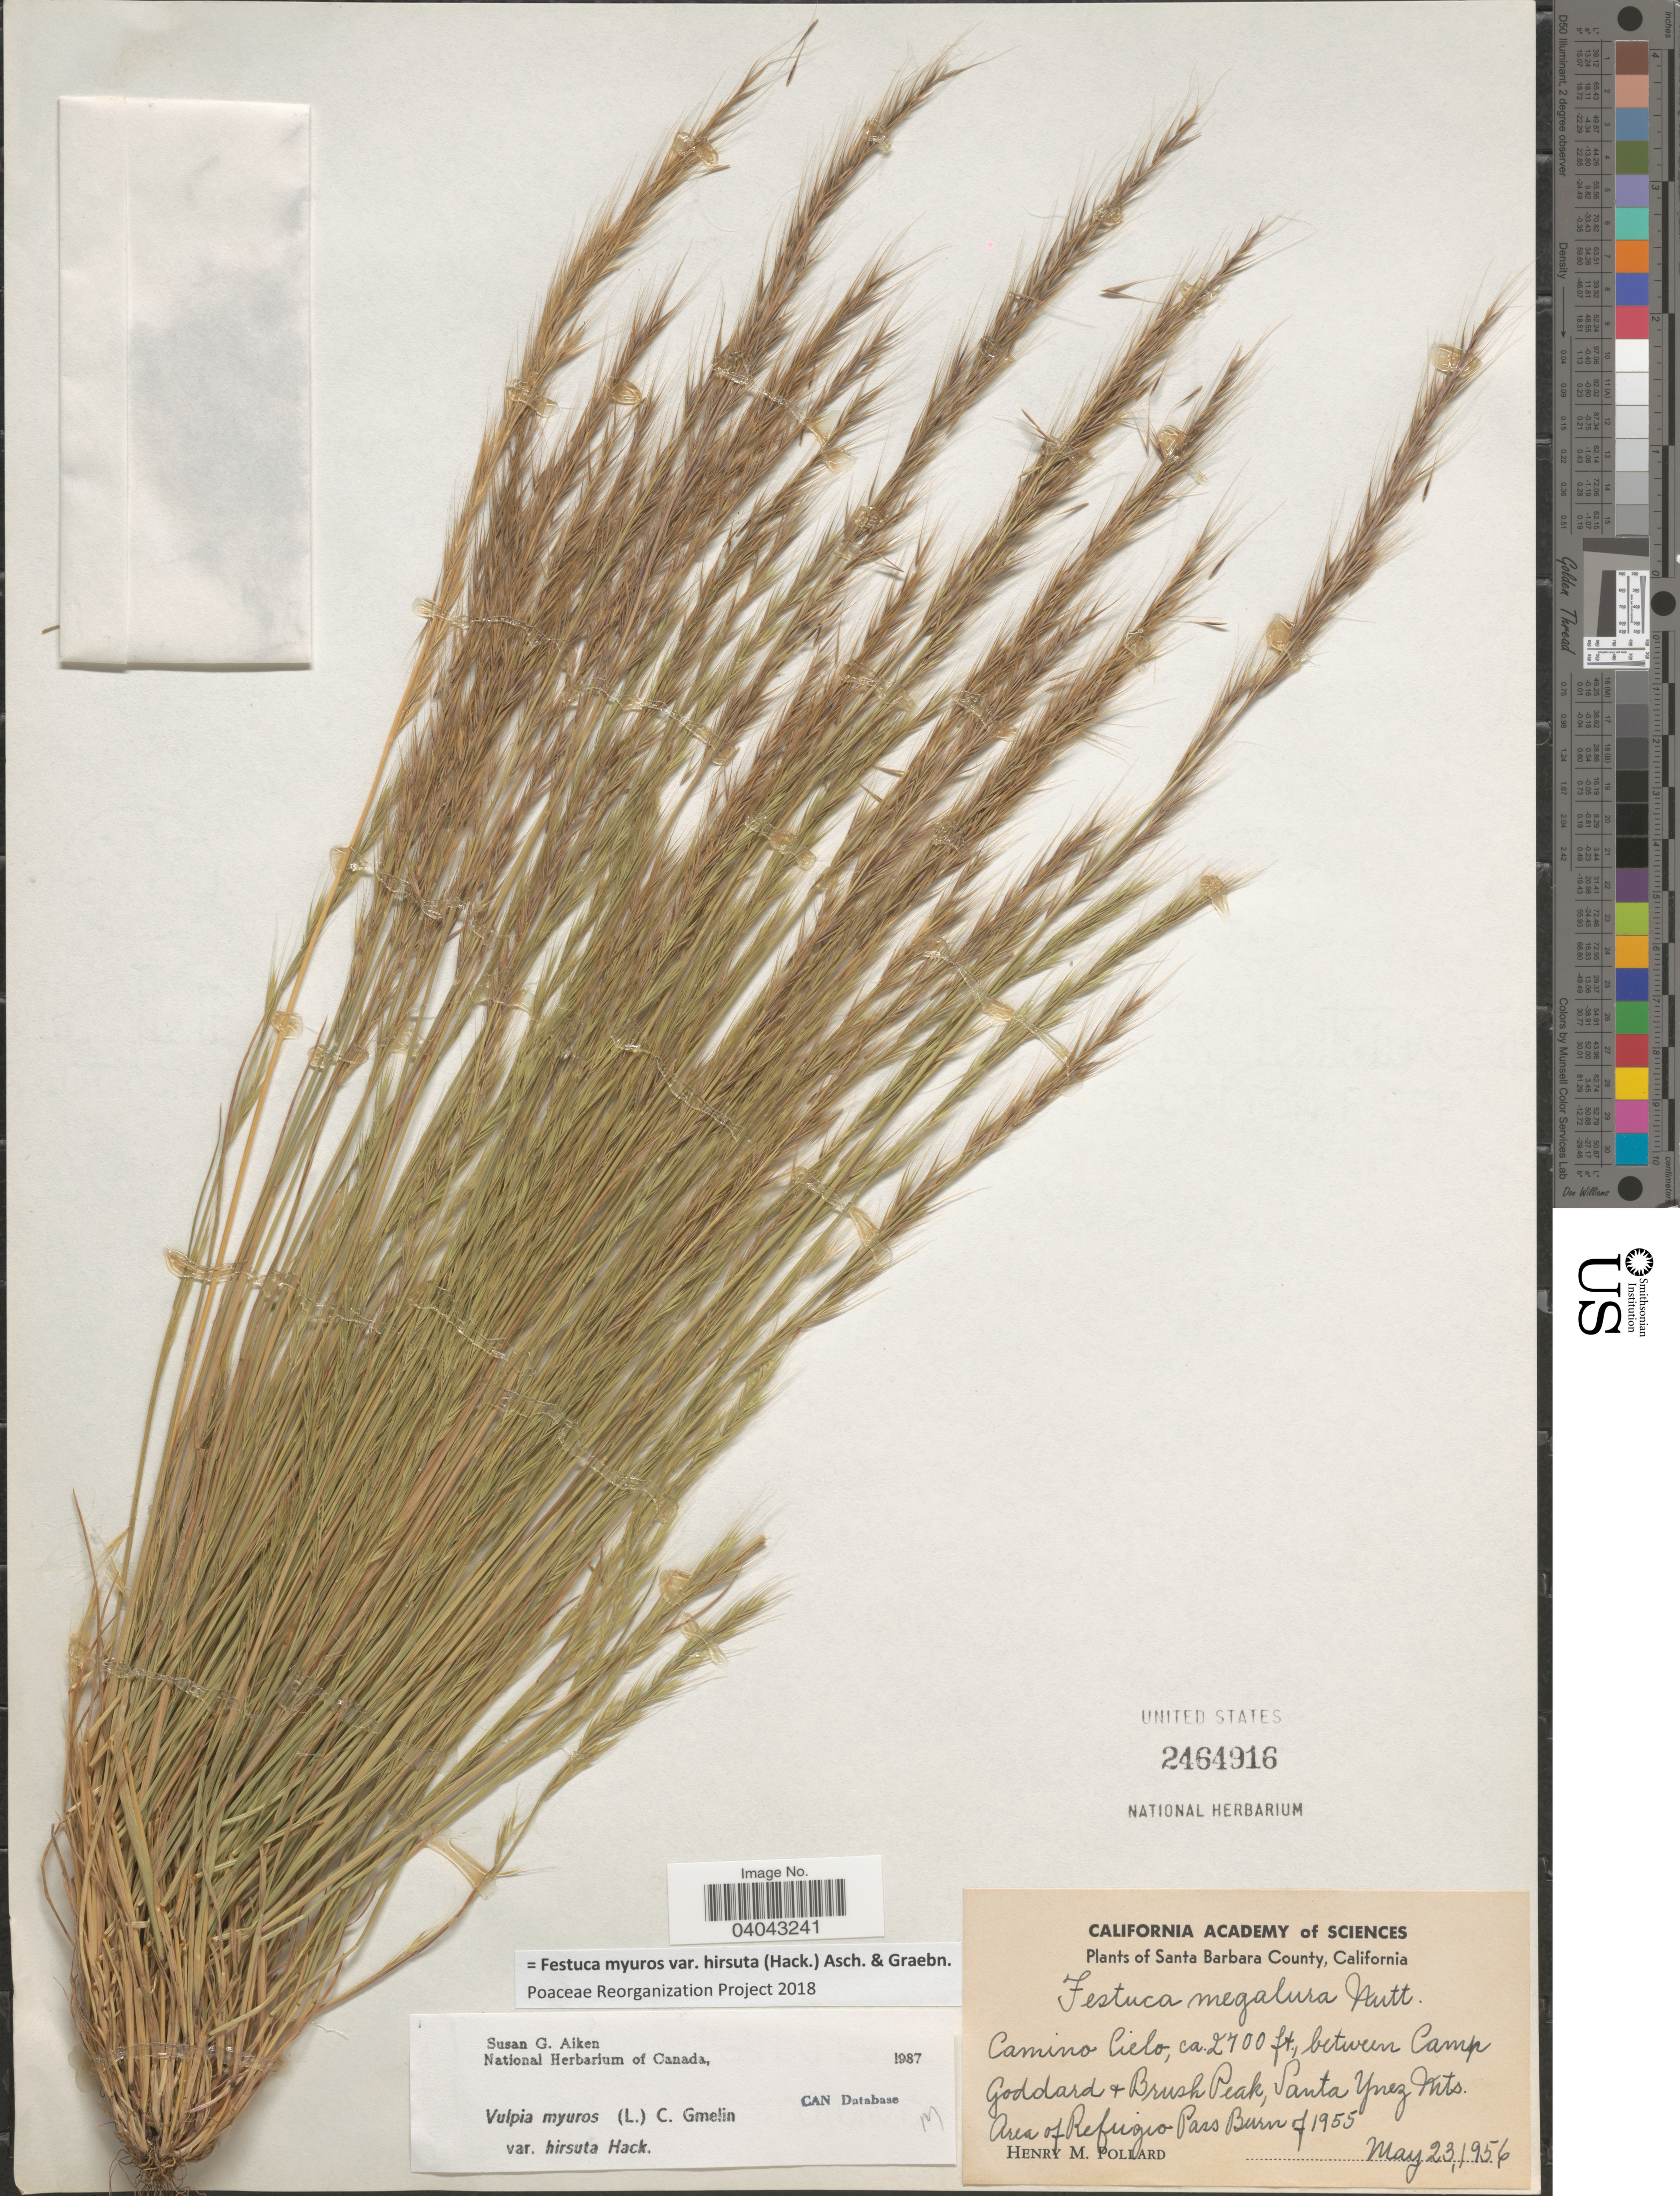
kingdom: Plantae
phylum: Tracheophyta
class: Liliopsida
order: Poales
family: Poaceae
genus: Festuca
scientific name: Festuca myuros var. hirsuta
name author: (Hack.) Asch. & Graebn.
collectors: H. M. Pollard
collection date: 1956-05-23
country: United States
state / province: California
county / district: Santa Barbara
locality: Santa Barbara County. Camino Cielo, between Camp Goddard & Brush Peak, Santa Ynez Mts. Area of Refugio Pass Burn of 1955.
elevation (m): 823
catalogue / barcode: US 2464916